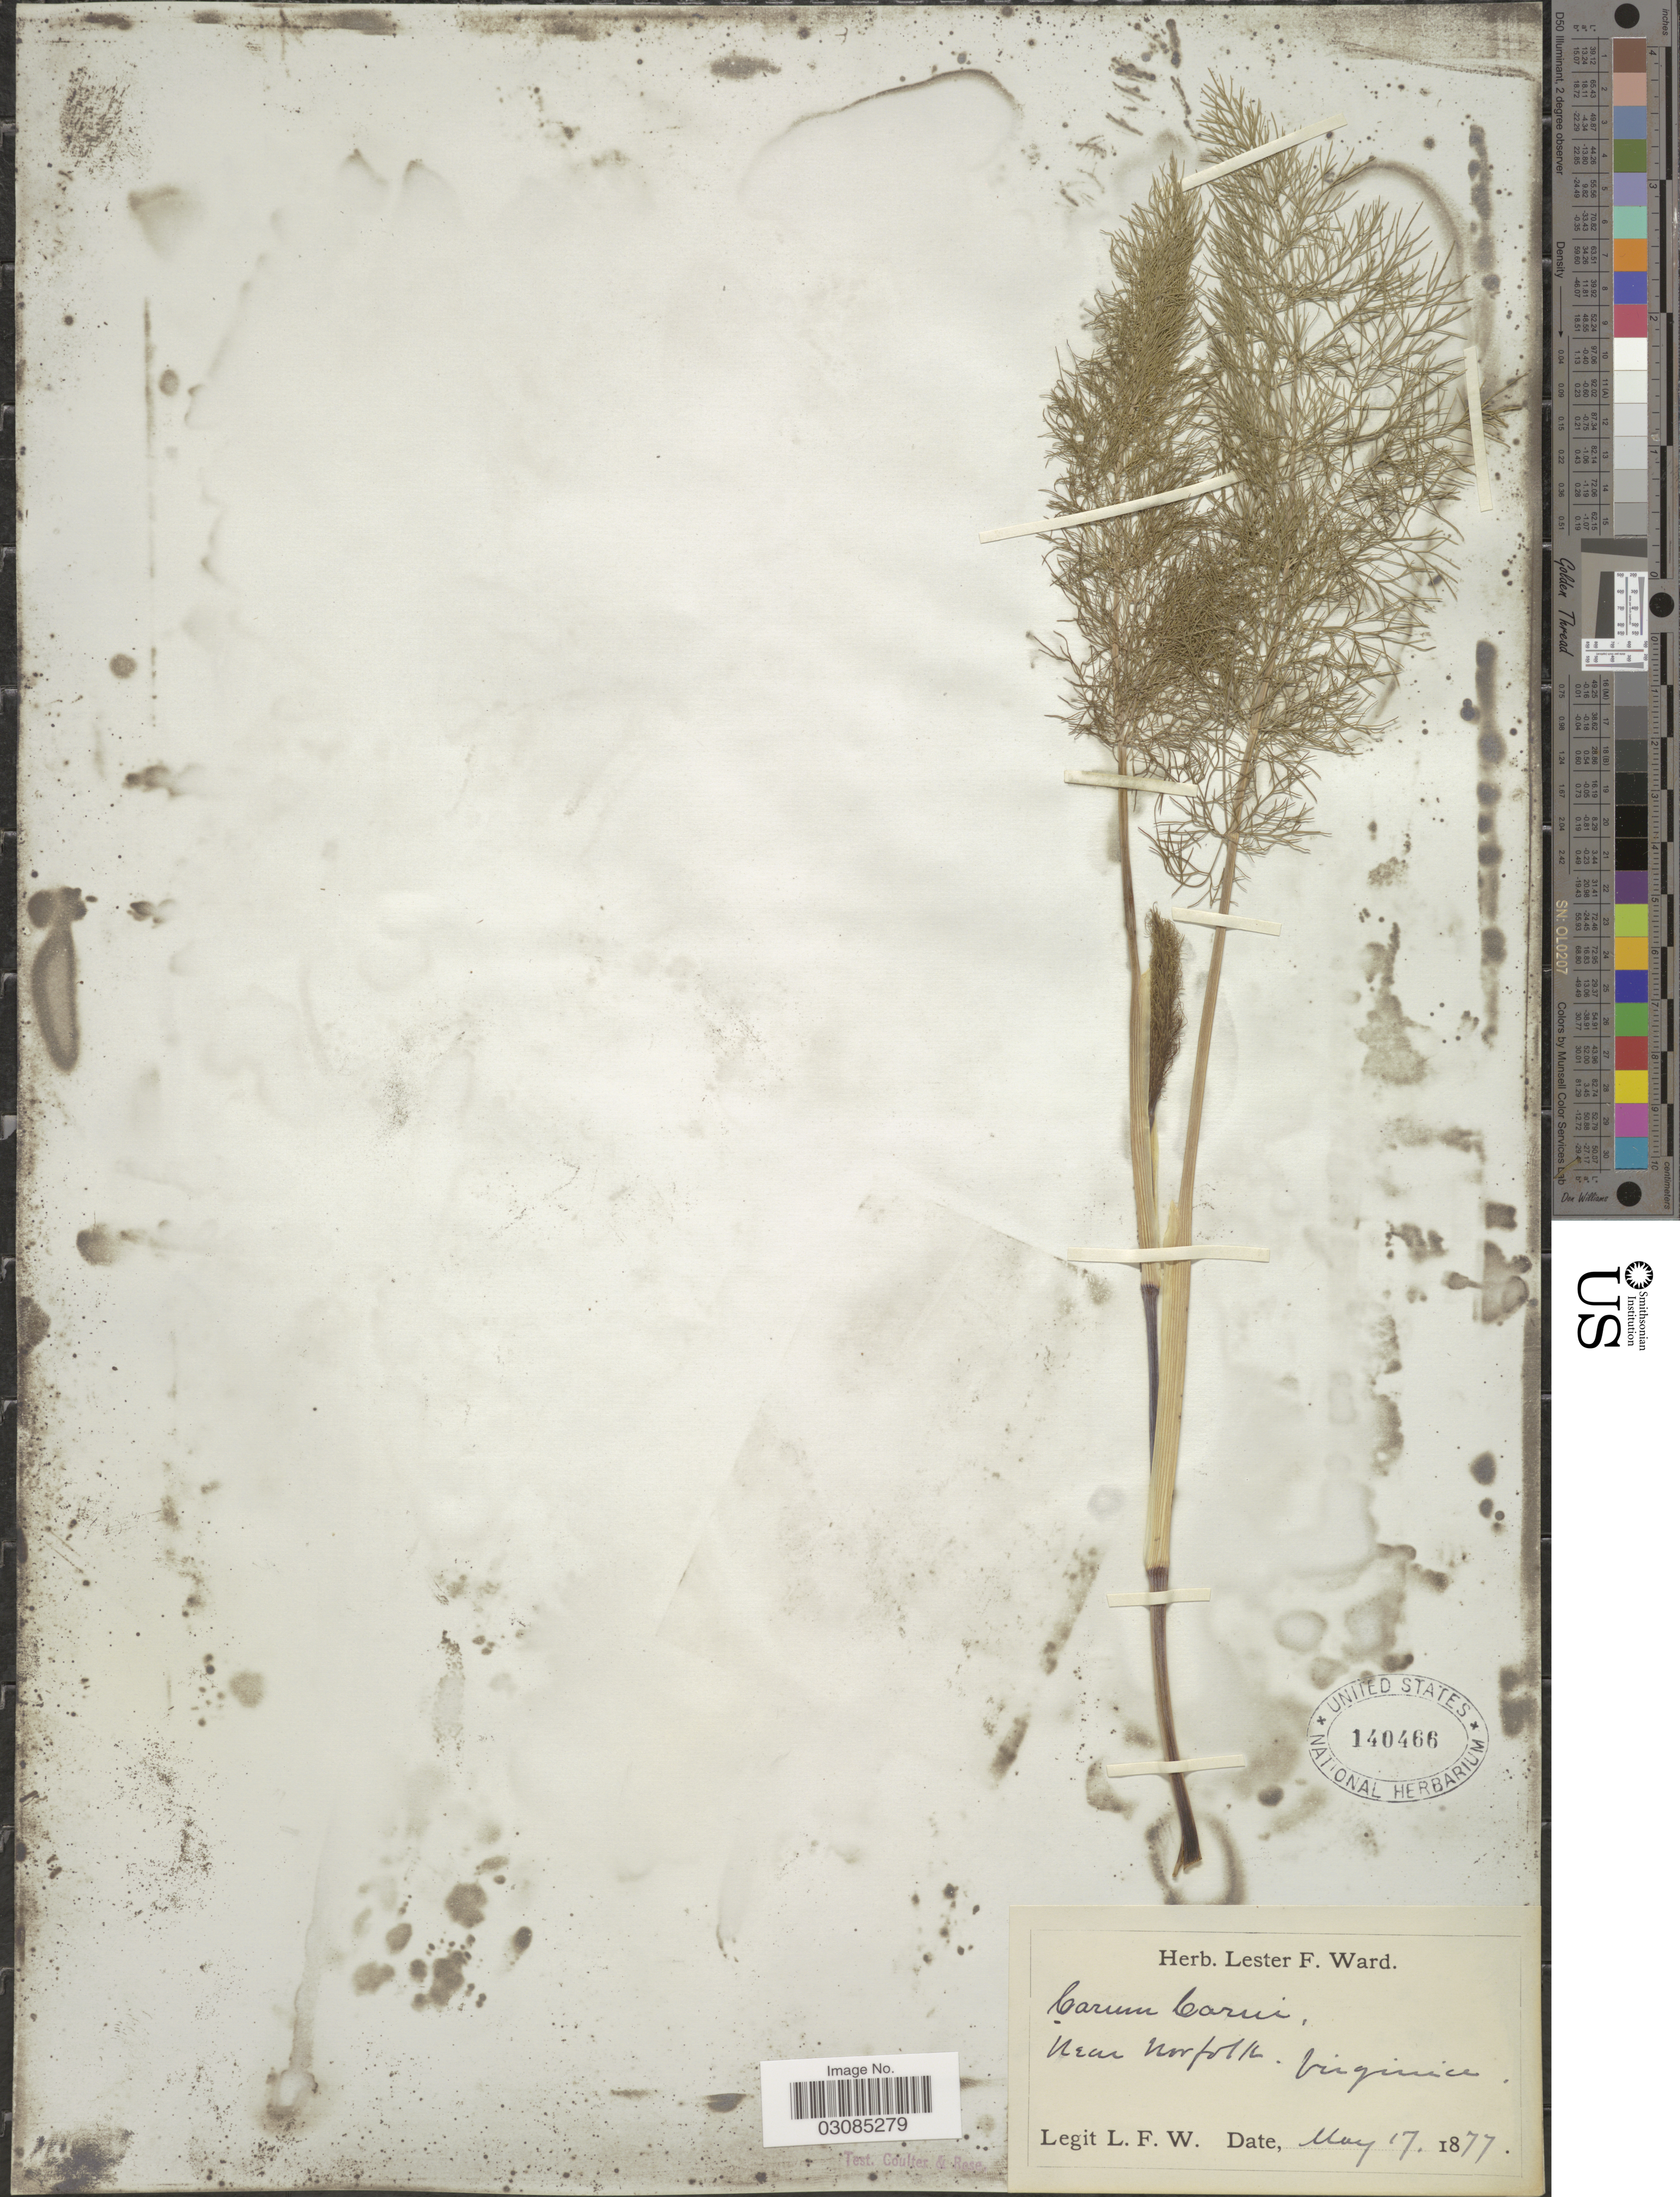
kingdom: Plantae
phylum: Tracheophyta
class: Magnoliopsida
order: Apiales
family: Apiaceae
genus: Carum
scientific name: Carum carvi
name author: L.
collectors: L. F. Ward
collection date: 1877-05-17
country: United States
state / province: Virginia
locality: Near Norfolk.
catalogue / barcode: US 140466